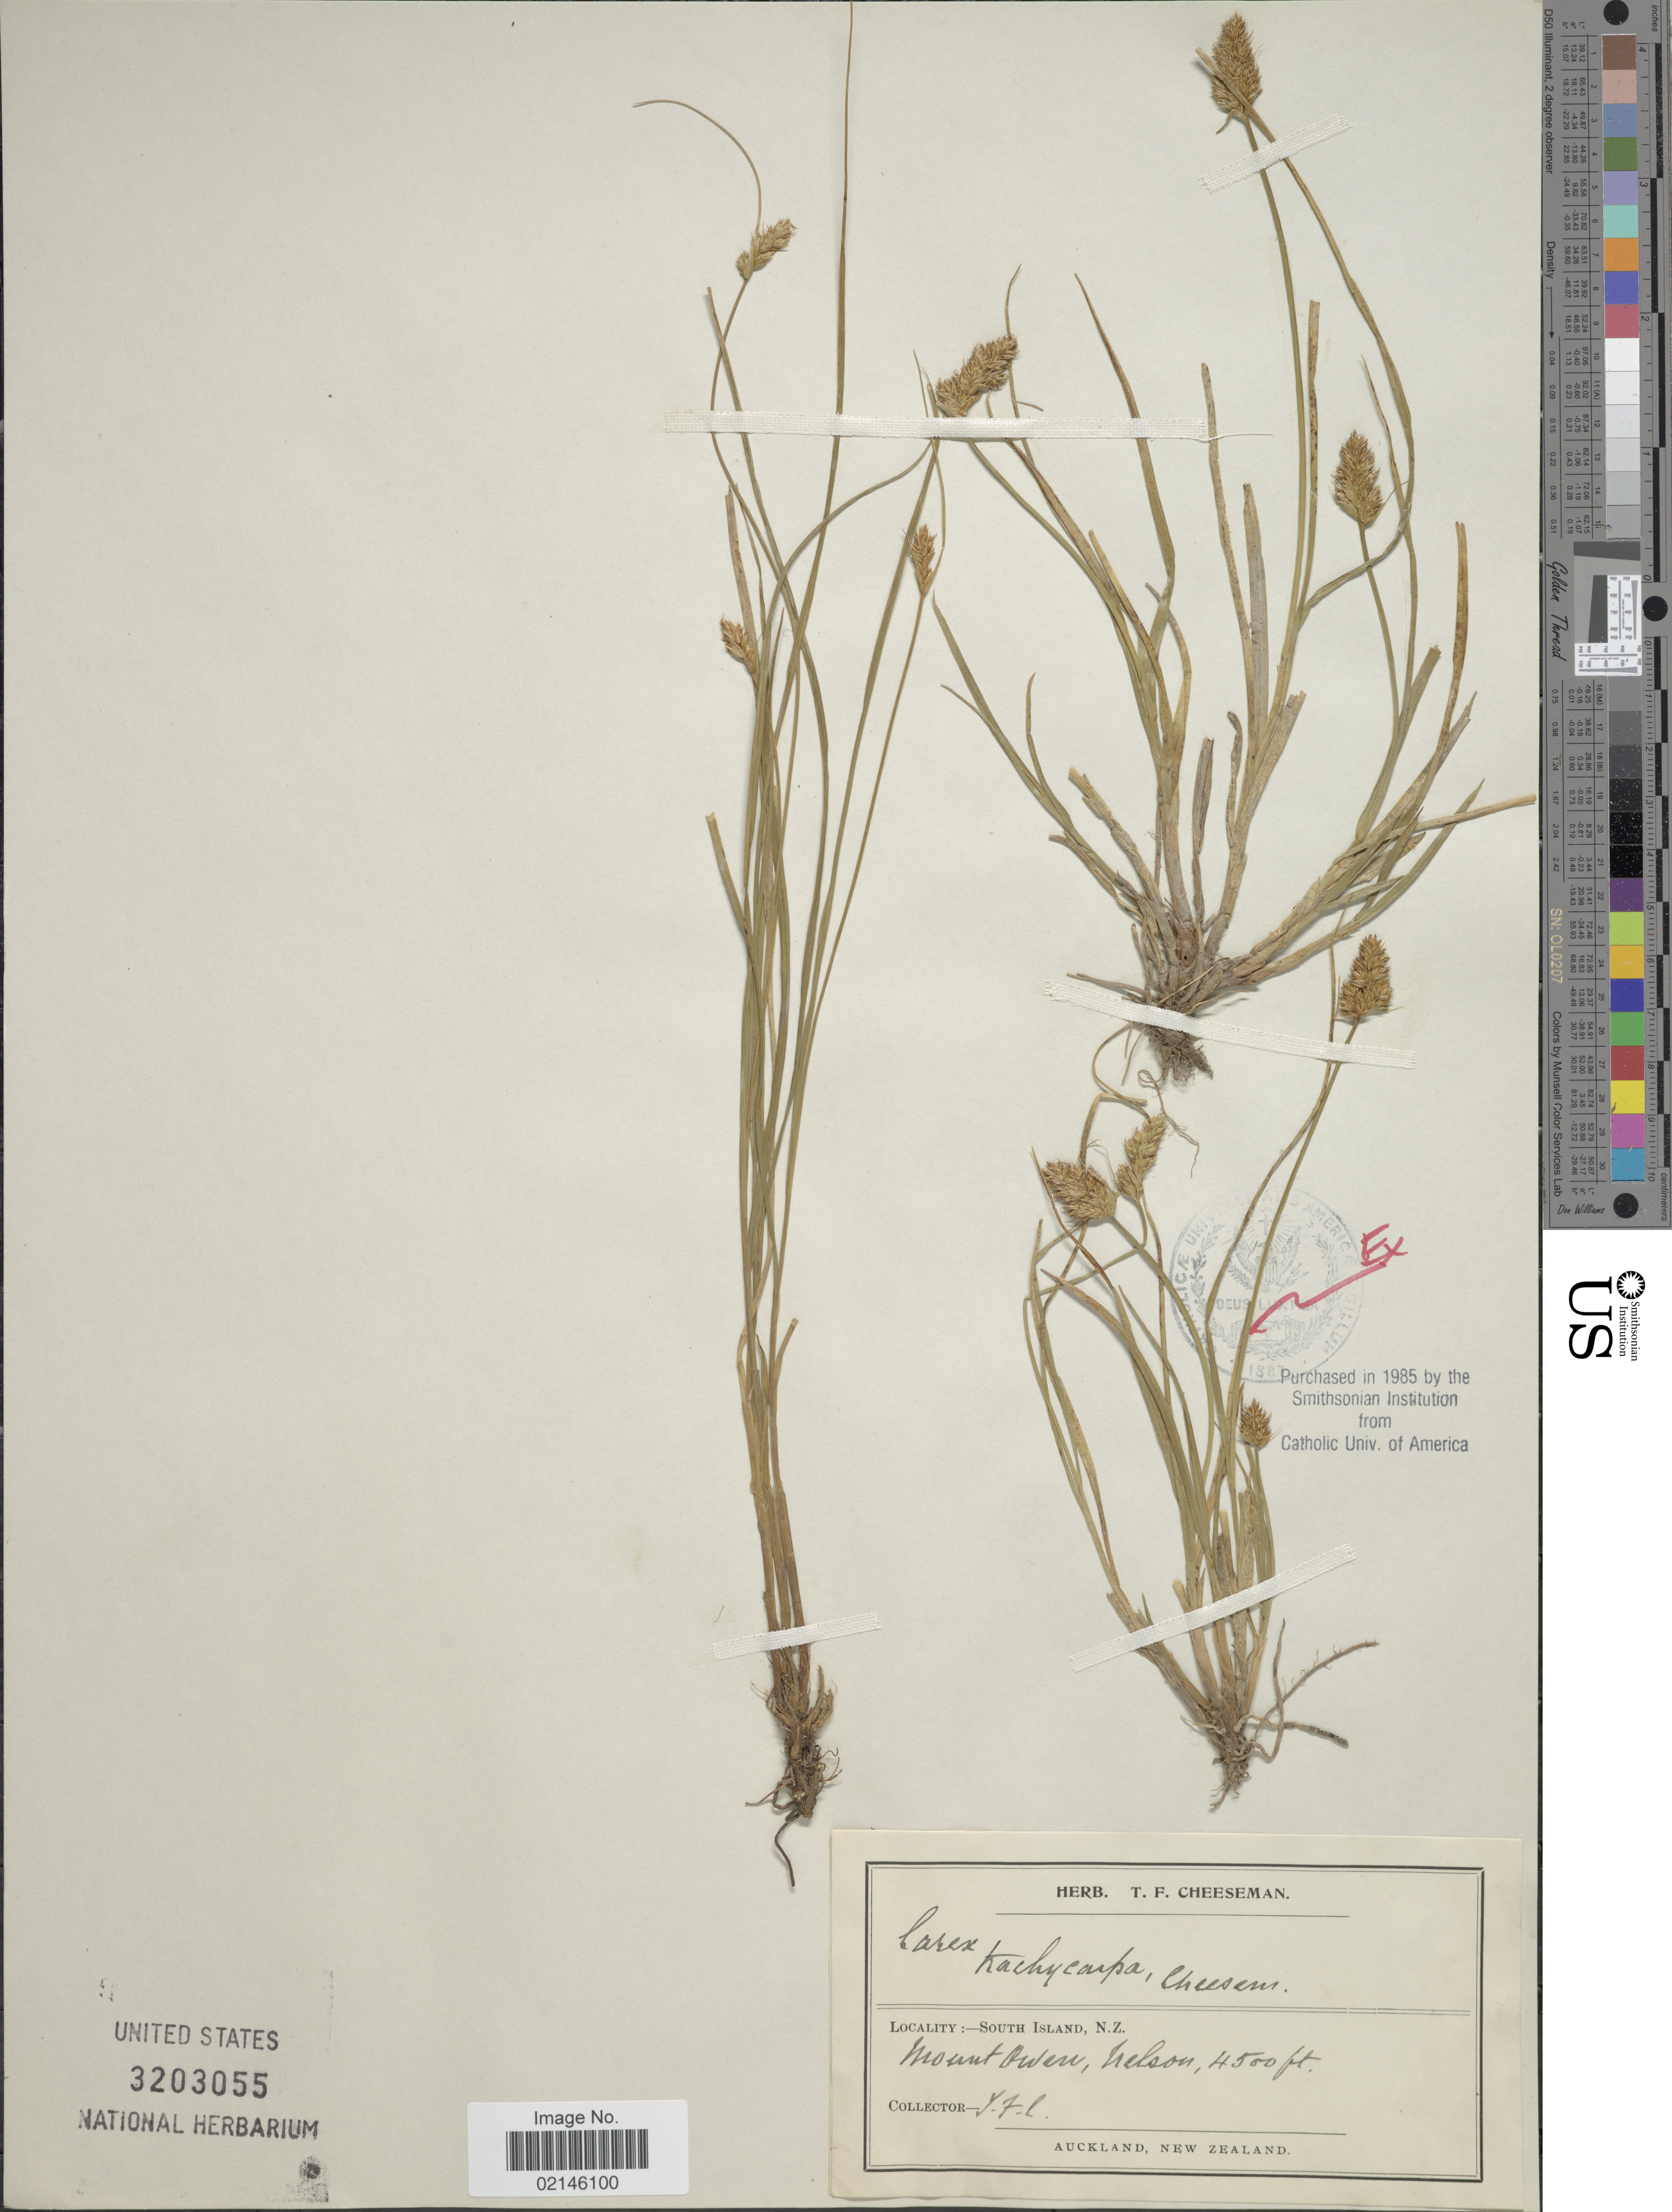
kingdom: Plantae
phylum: Tracheophyta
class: Liliopsida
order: Poales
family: Cyperaceae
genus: Carex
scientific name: Carex trachycarpa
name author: Cheeseman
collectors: T. F. Cheeseman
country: New Zealand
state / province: Nelson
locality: South Island, Mount Owen, Nelson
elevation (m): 1372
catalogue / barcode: US 3203055